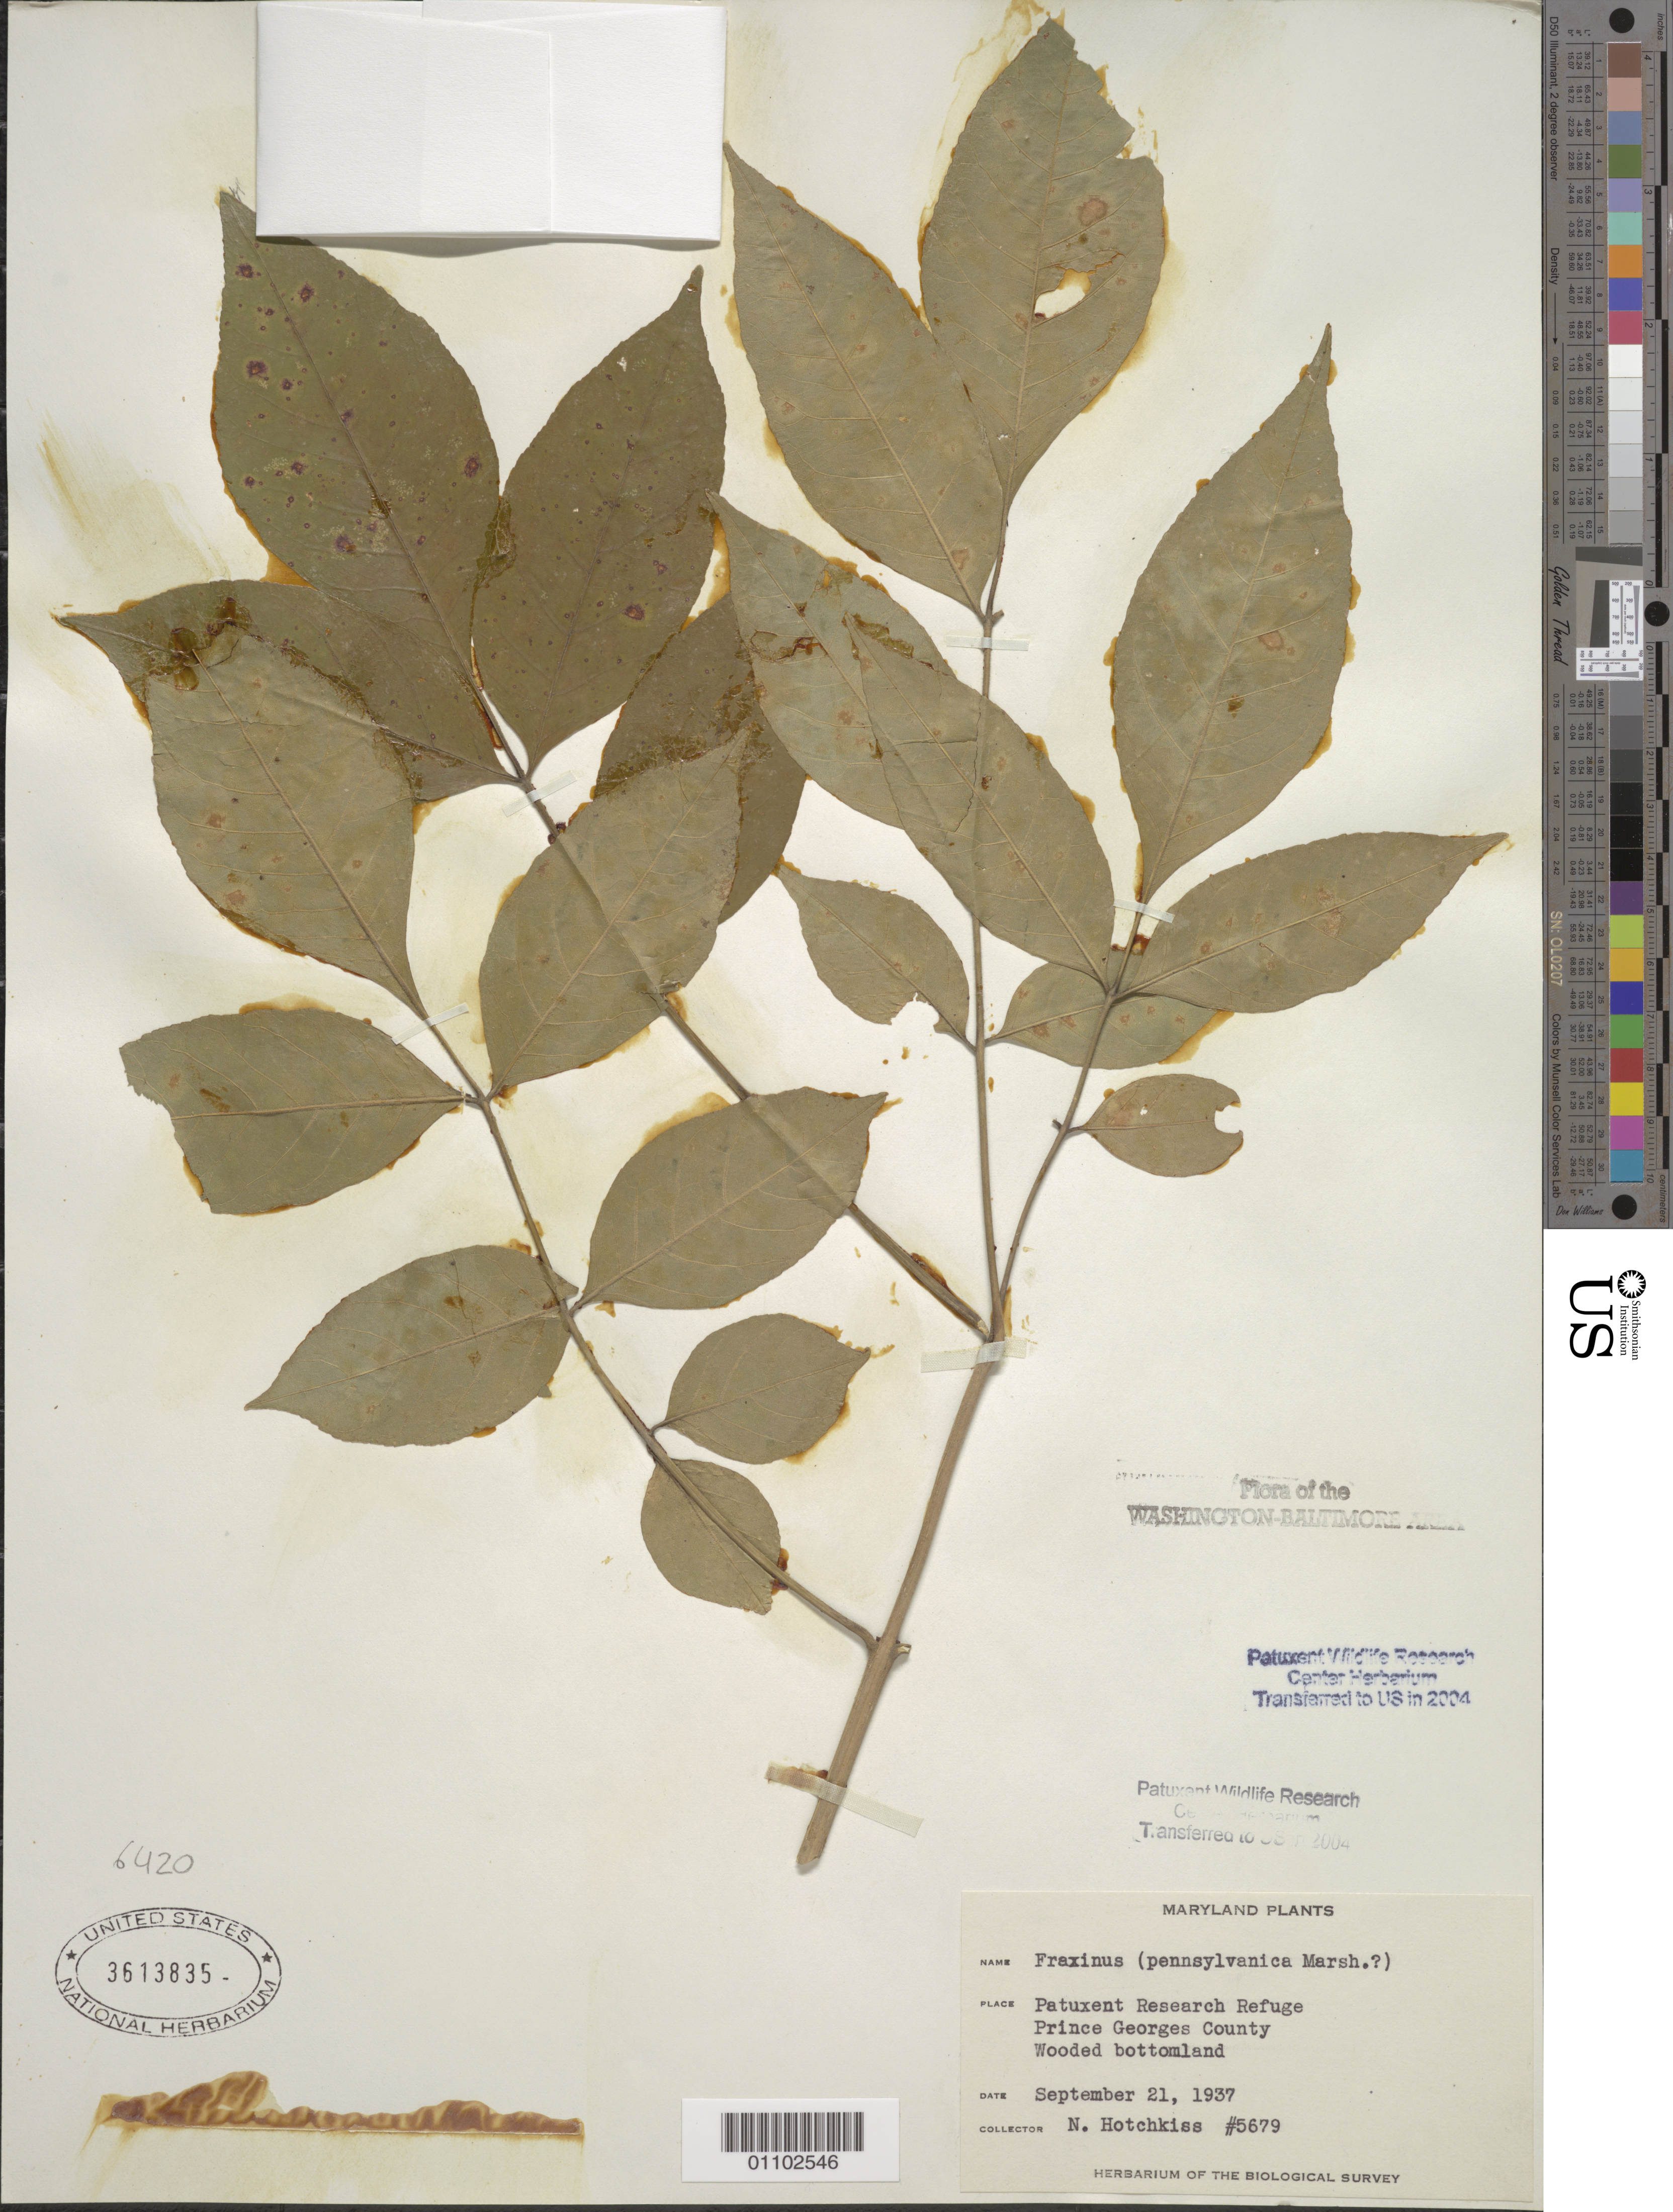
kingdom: Plantae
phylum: Tracheophyta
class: Magnoliopsida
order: Lamiales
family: Oleaceae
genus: Fraxinus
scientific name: Fraxinus pennsylvanica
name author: Marshall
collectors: N. Hotchkiss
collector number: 5679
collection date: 1937-09-21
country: United States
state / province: Maryland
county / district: Prince George's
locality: Patuxent Research Refuge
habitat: Wooded bottomland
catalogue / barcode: US 3613835